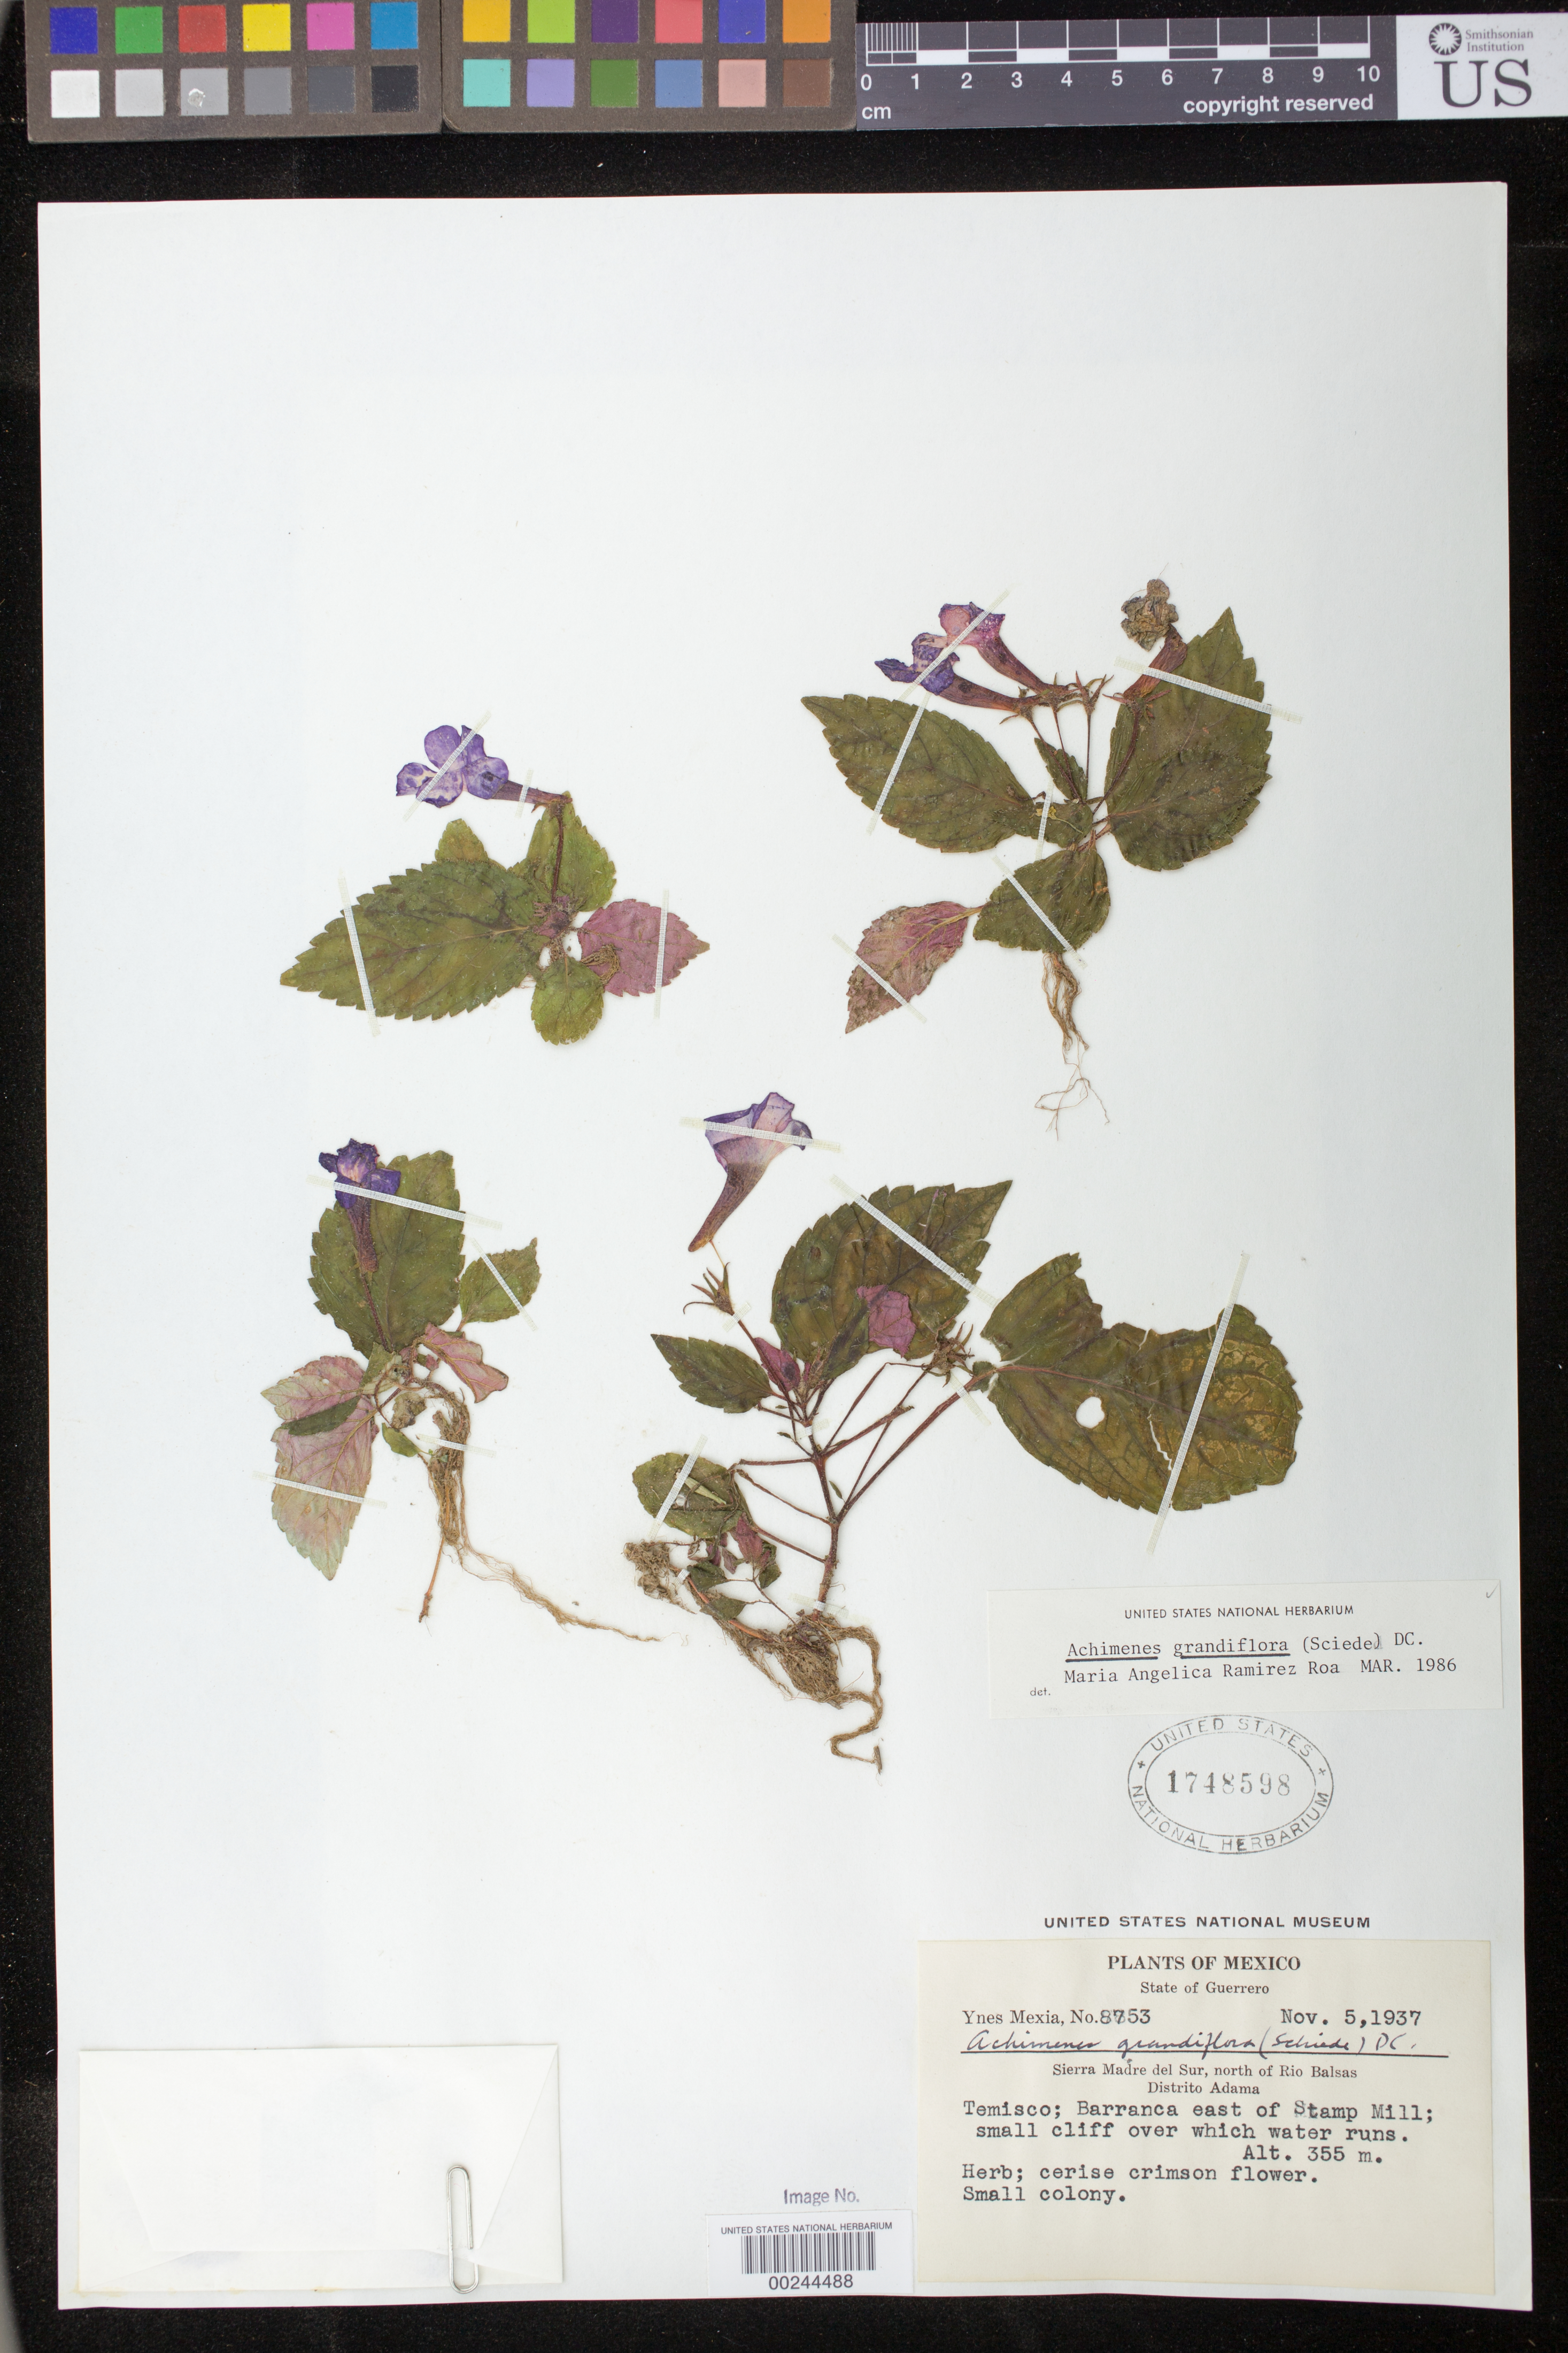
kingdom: Plantae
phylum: Tracheophyta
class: Magnoliopsida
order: Lamiales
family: Gesneriaceae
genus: Achimenes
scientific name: Achimenes grandiflora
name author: (Schiede) DC.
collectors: Y. Mexia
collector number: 8753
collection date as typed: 05 Nov 1937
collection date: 1937-11-05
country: Mexico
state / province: Guerrero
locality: Sierra Madre del Sur, N of Rio Balsas, Dist. Adama, Temisco, Barranca E of Swamp Mill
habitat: Small cliff over which water runs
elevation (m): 355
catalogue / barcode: US 1748598